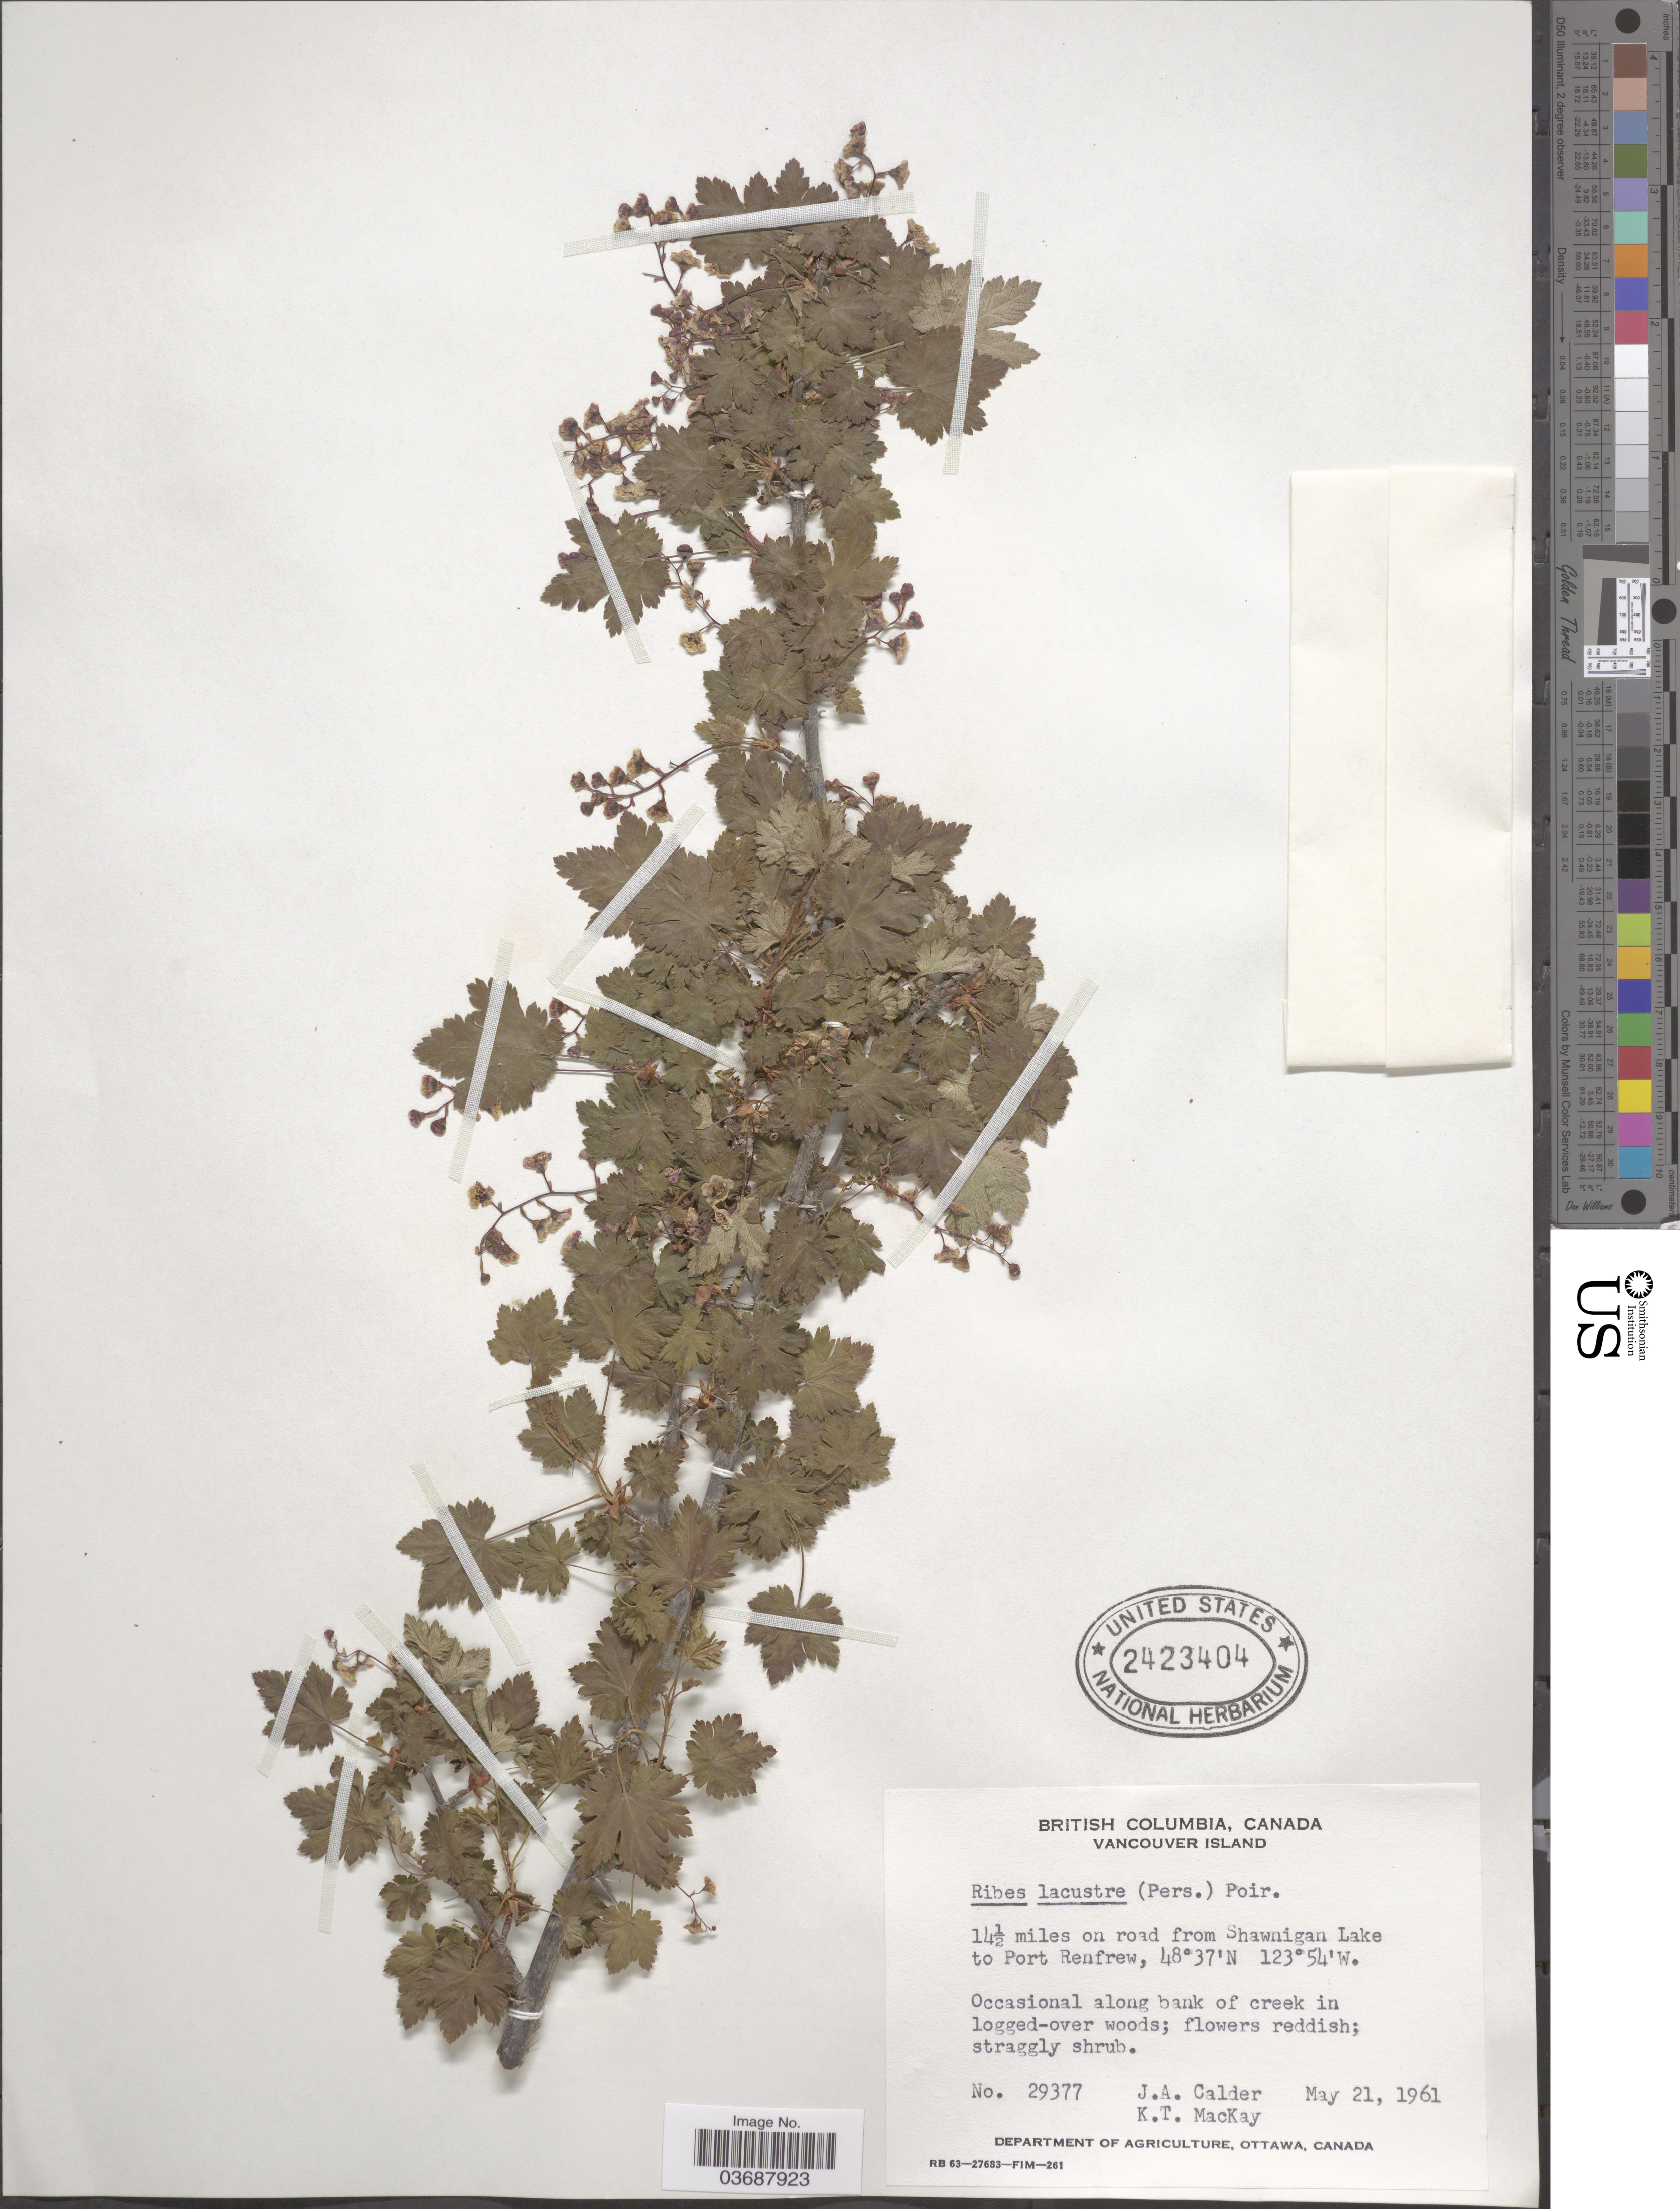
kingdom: Plantae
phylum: Tracheophyta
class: Magnoliopsida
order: Saxifragales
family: Grossulariaceae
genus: Ribes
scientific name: Ribes lacustre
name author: (Pers.) Poir.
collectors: J. A. Calder & K. T. Mackay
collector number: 29377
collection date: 1961-05-21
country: Canada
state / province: British Columbia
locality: Vancouver Island. 14½ miles on road from Shawnigan Lake to Port Renfrew.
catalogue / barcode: US 2423404